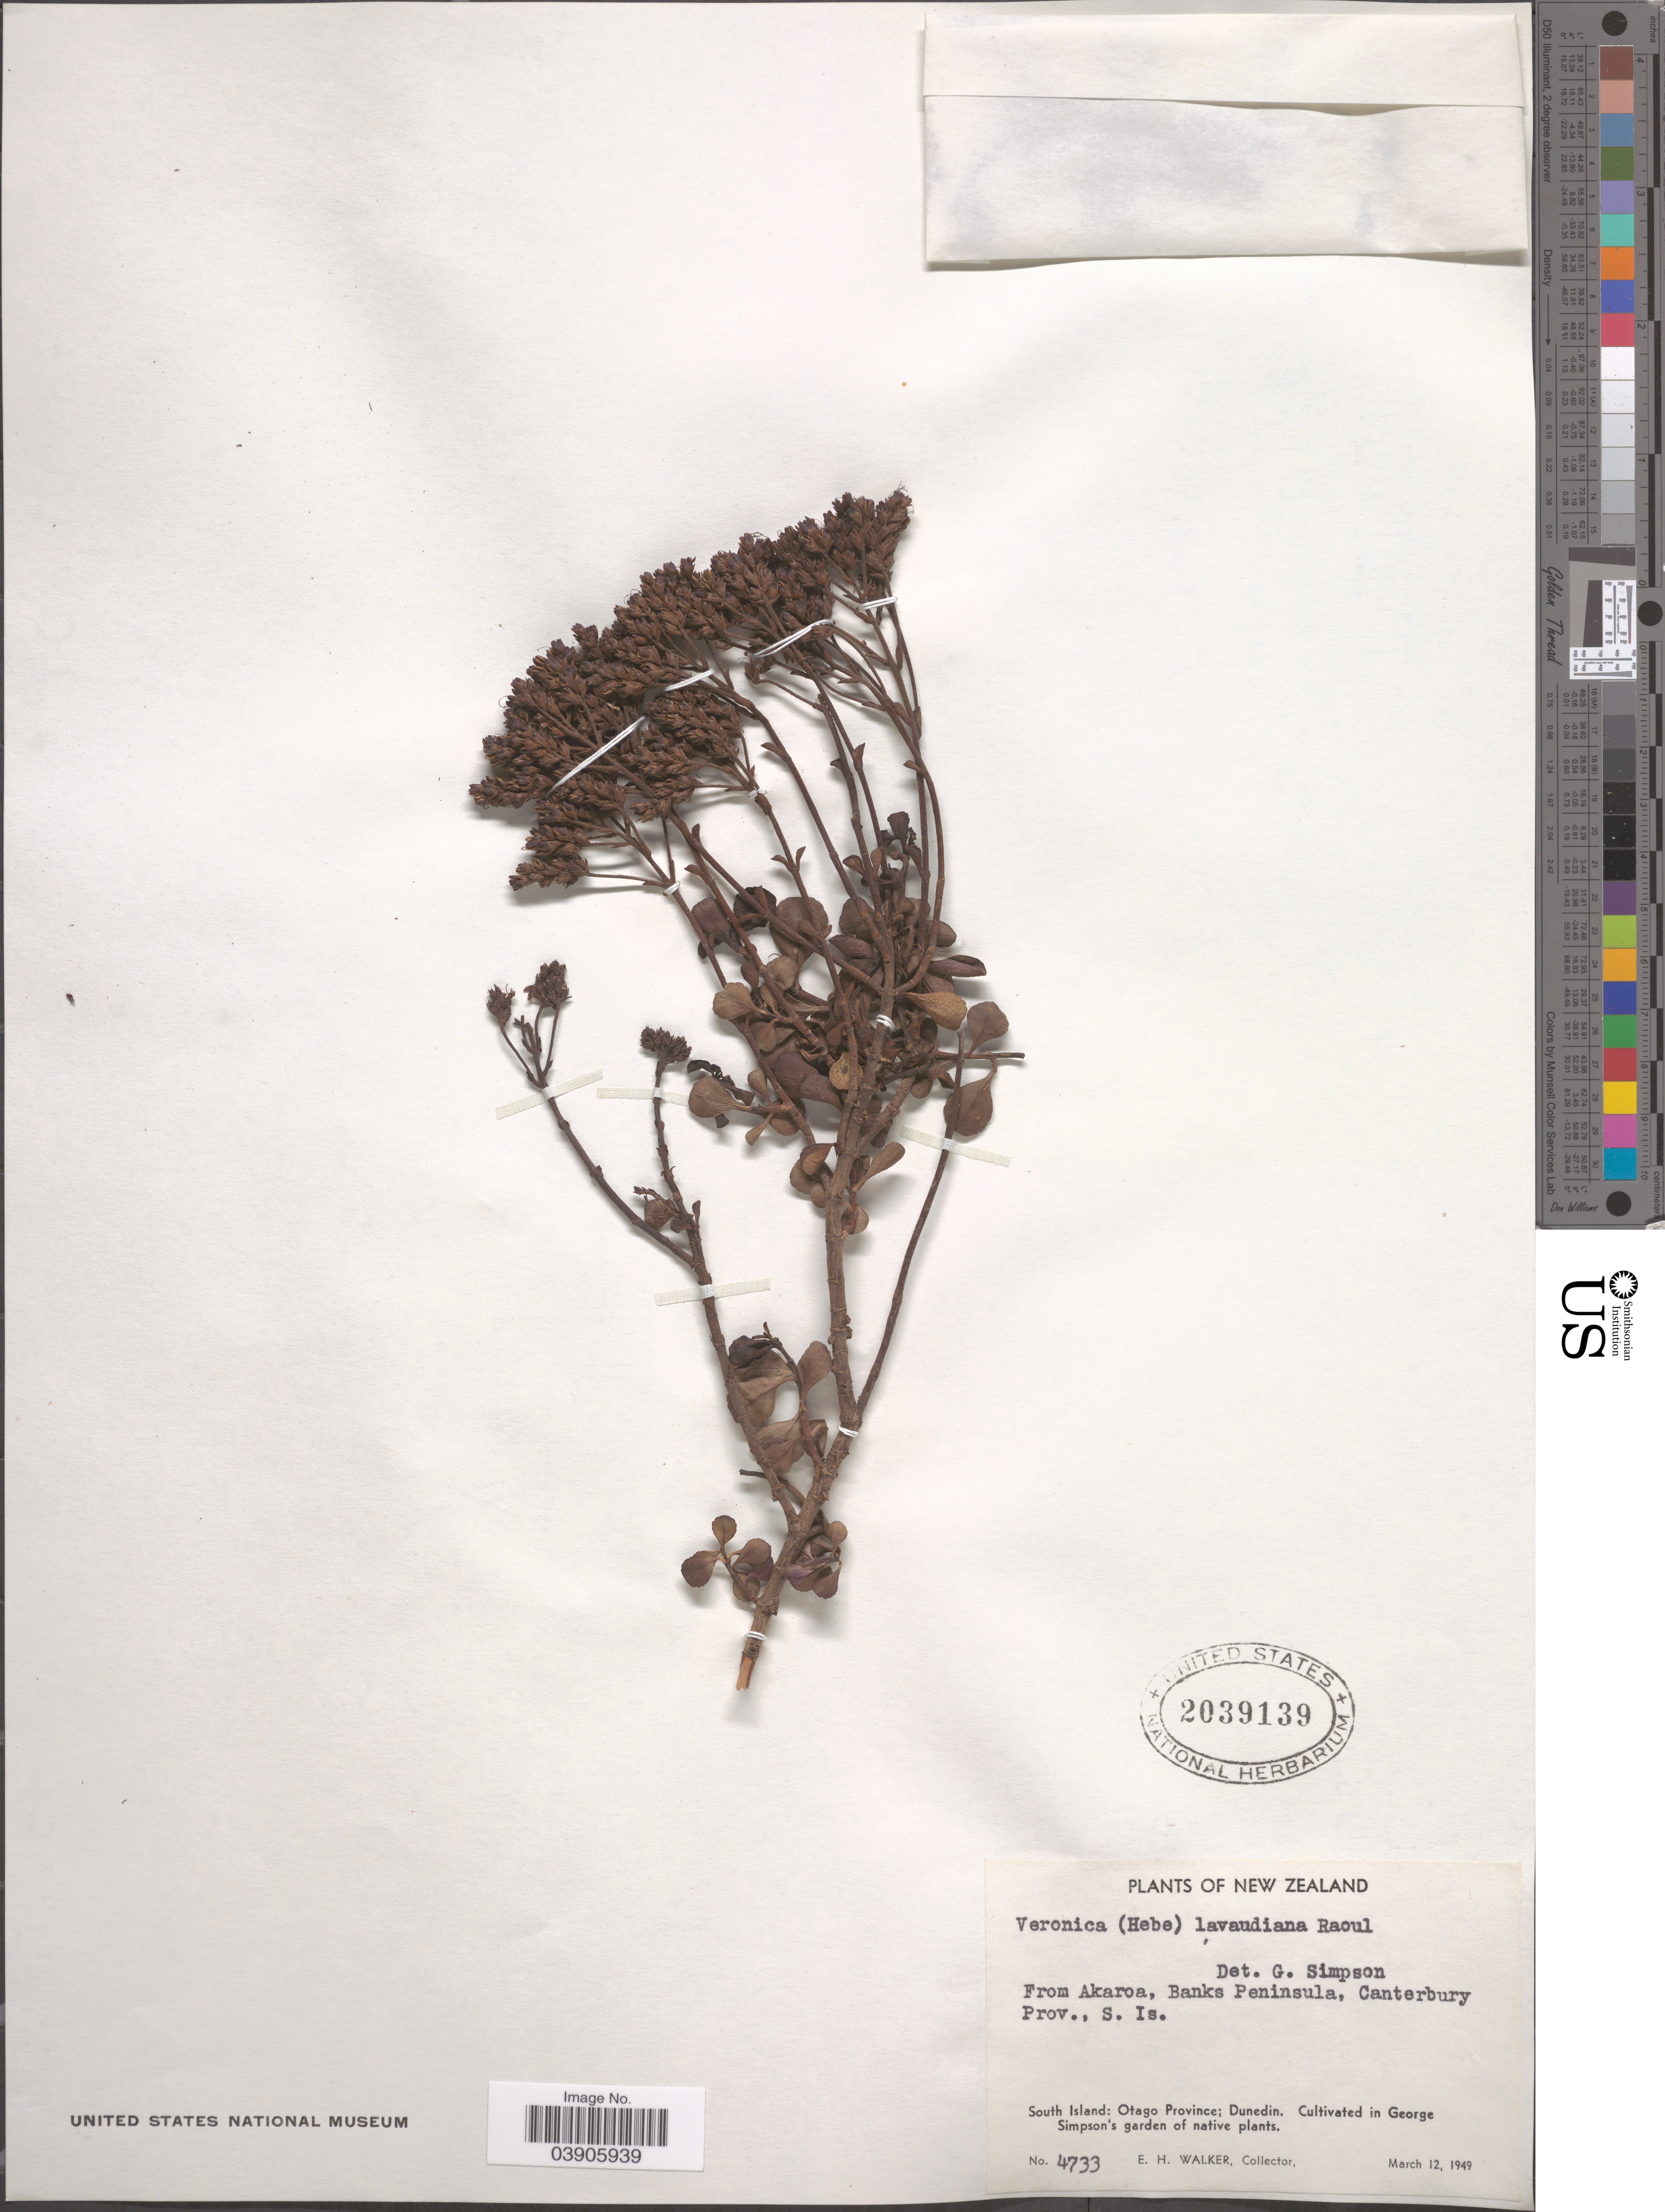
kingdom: Plantae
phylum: Tracheophyta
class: Magnoliopsida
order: Lamiales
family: Plantaginaceae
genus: Hebe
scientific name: Hebe lavaudiana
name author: (Raoul) Cockayne & Allan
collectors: E. H. Walker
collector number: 4733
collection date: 1949-03-12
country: New Zealand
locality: South Island: Otago Province; Dunedin. Cultivated in George Simpson's garden.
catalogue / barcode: US 2039139